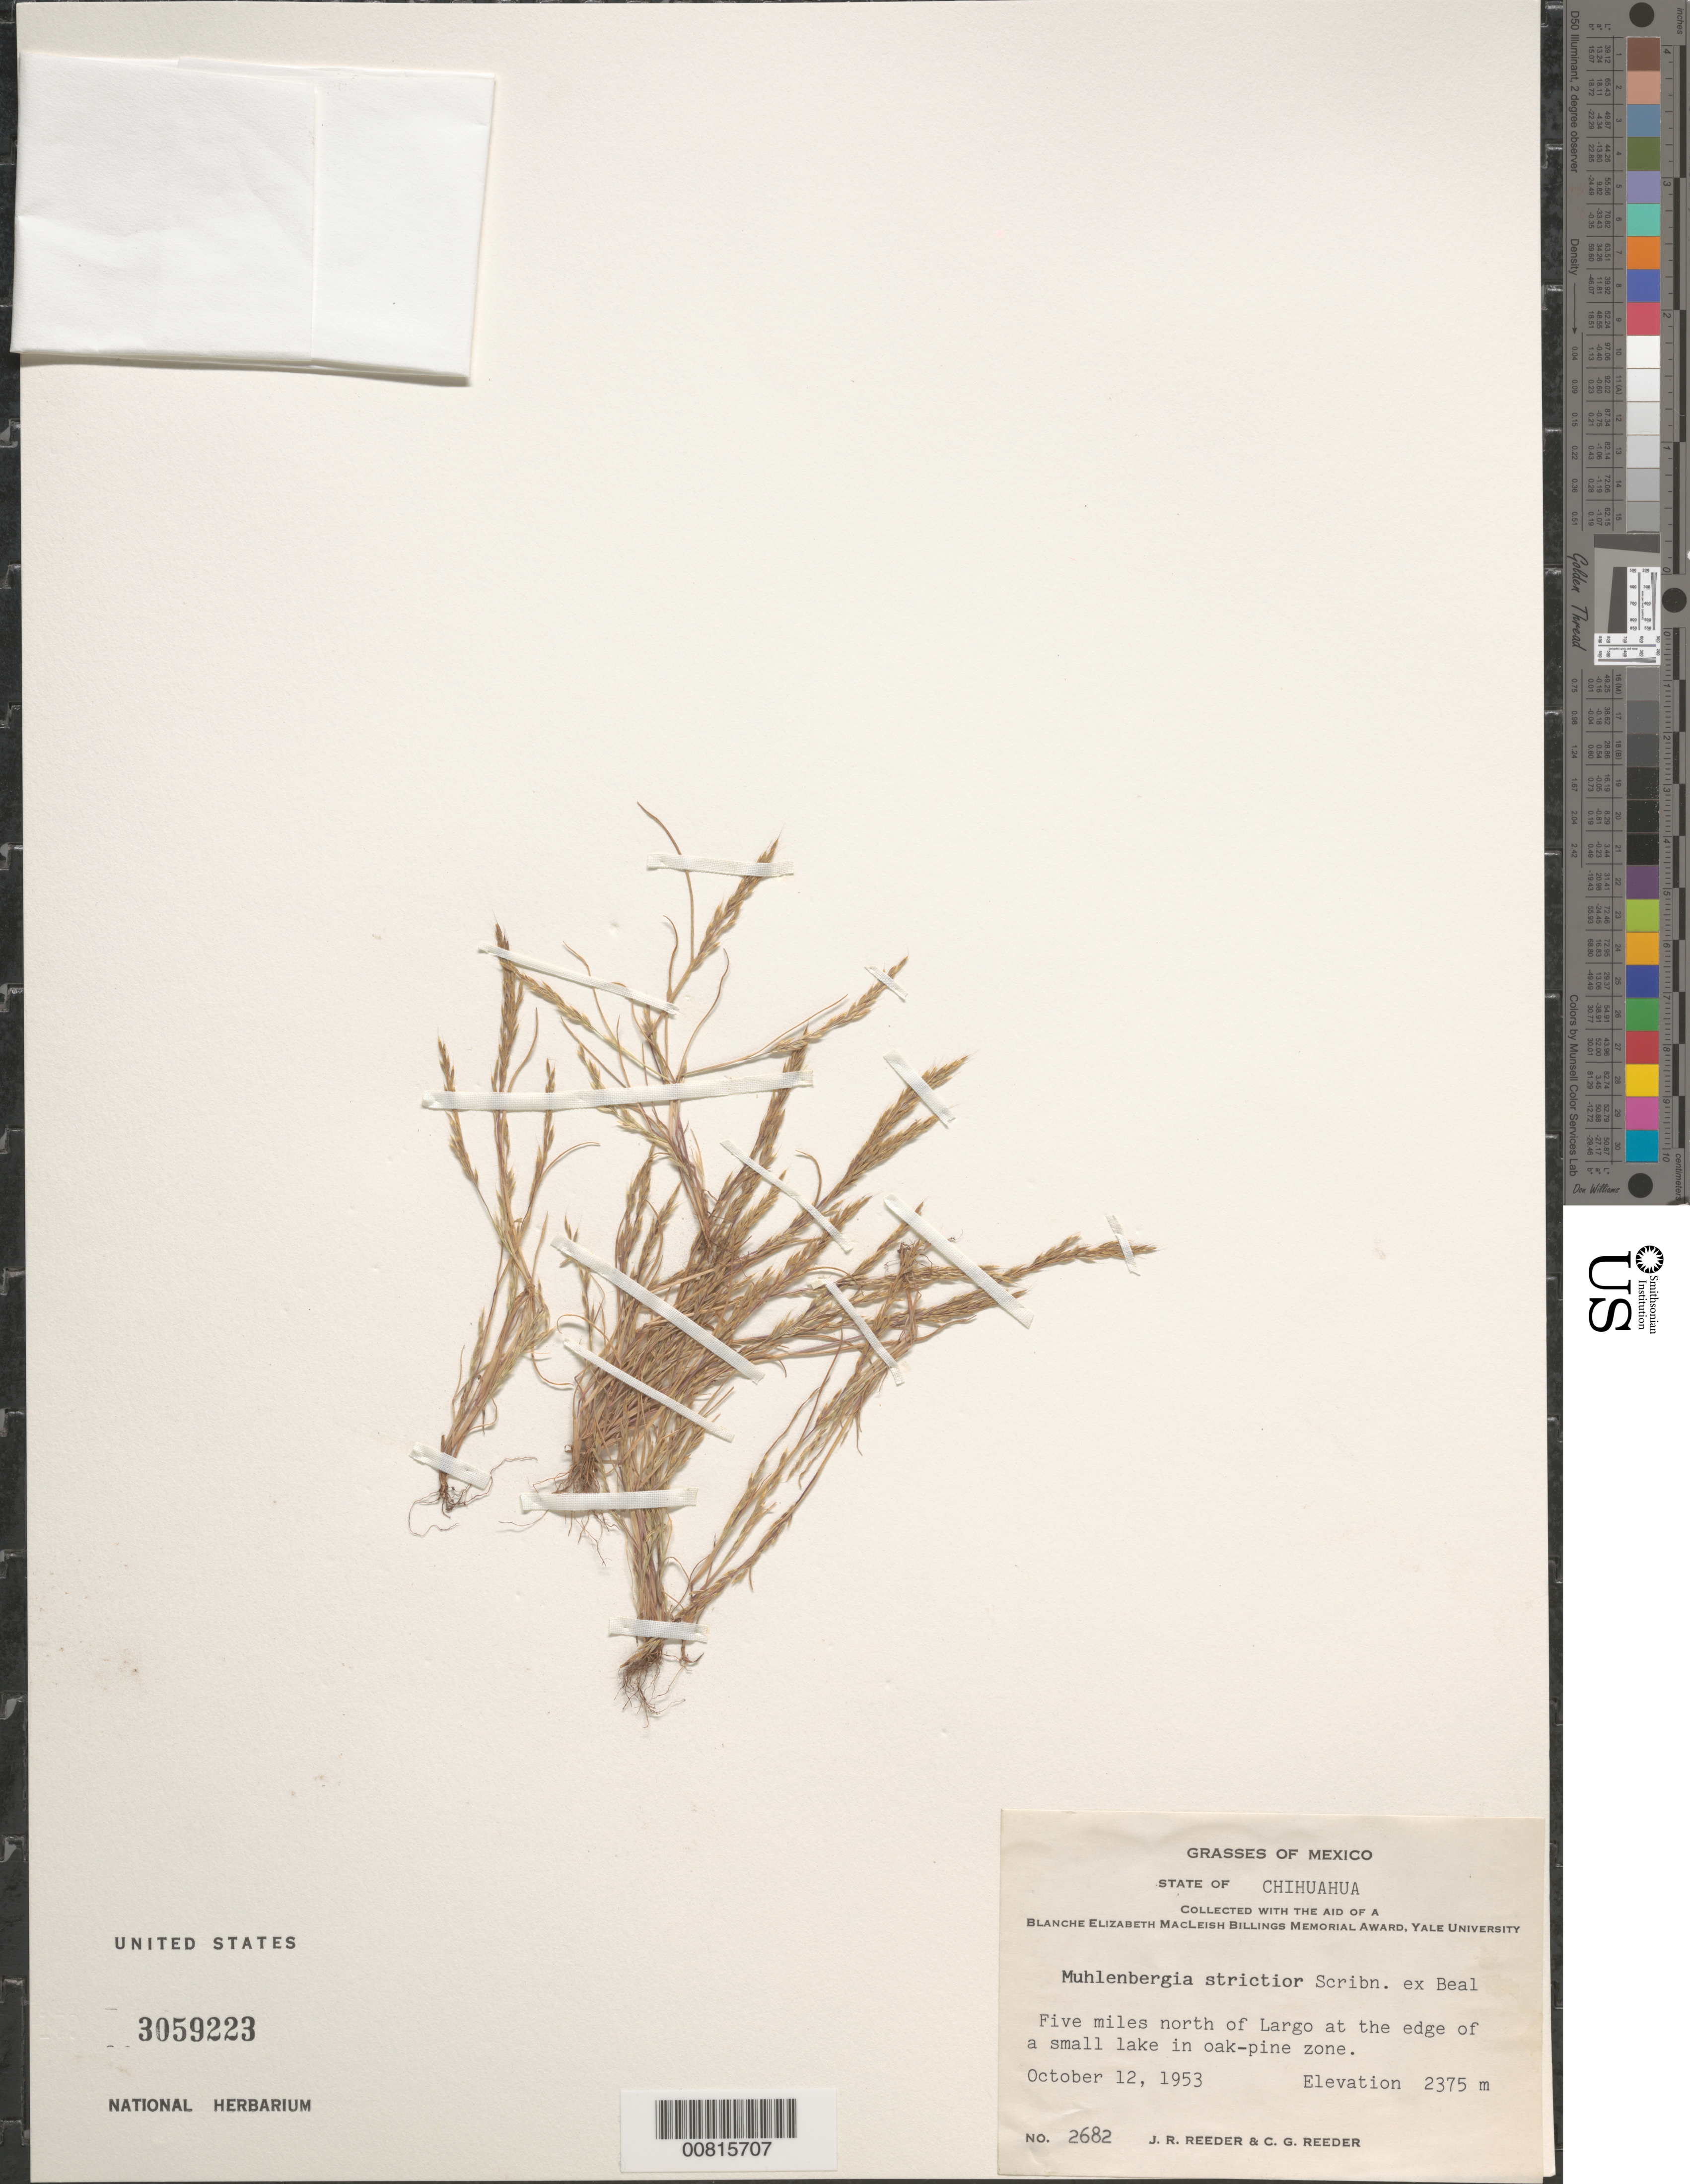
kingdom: Chromista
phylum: Ochrophyta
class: Bacillariophyceae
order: Coscinodiscales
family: Coscinodiscaceae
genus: Stoschia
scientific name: Stoschia janischii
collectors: J. R. Reeder & C. G. Reeder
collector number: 2682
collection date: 1953-10-12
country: Mexico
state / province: Chihuahua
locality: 5 mi N of Largo at the edge of a small lake, Chih.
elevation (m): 2375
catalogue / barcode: US 3059223